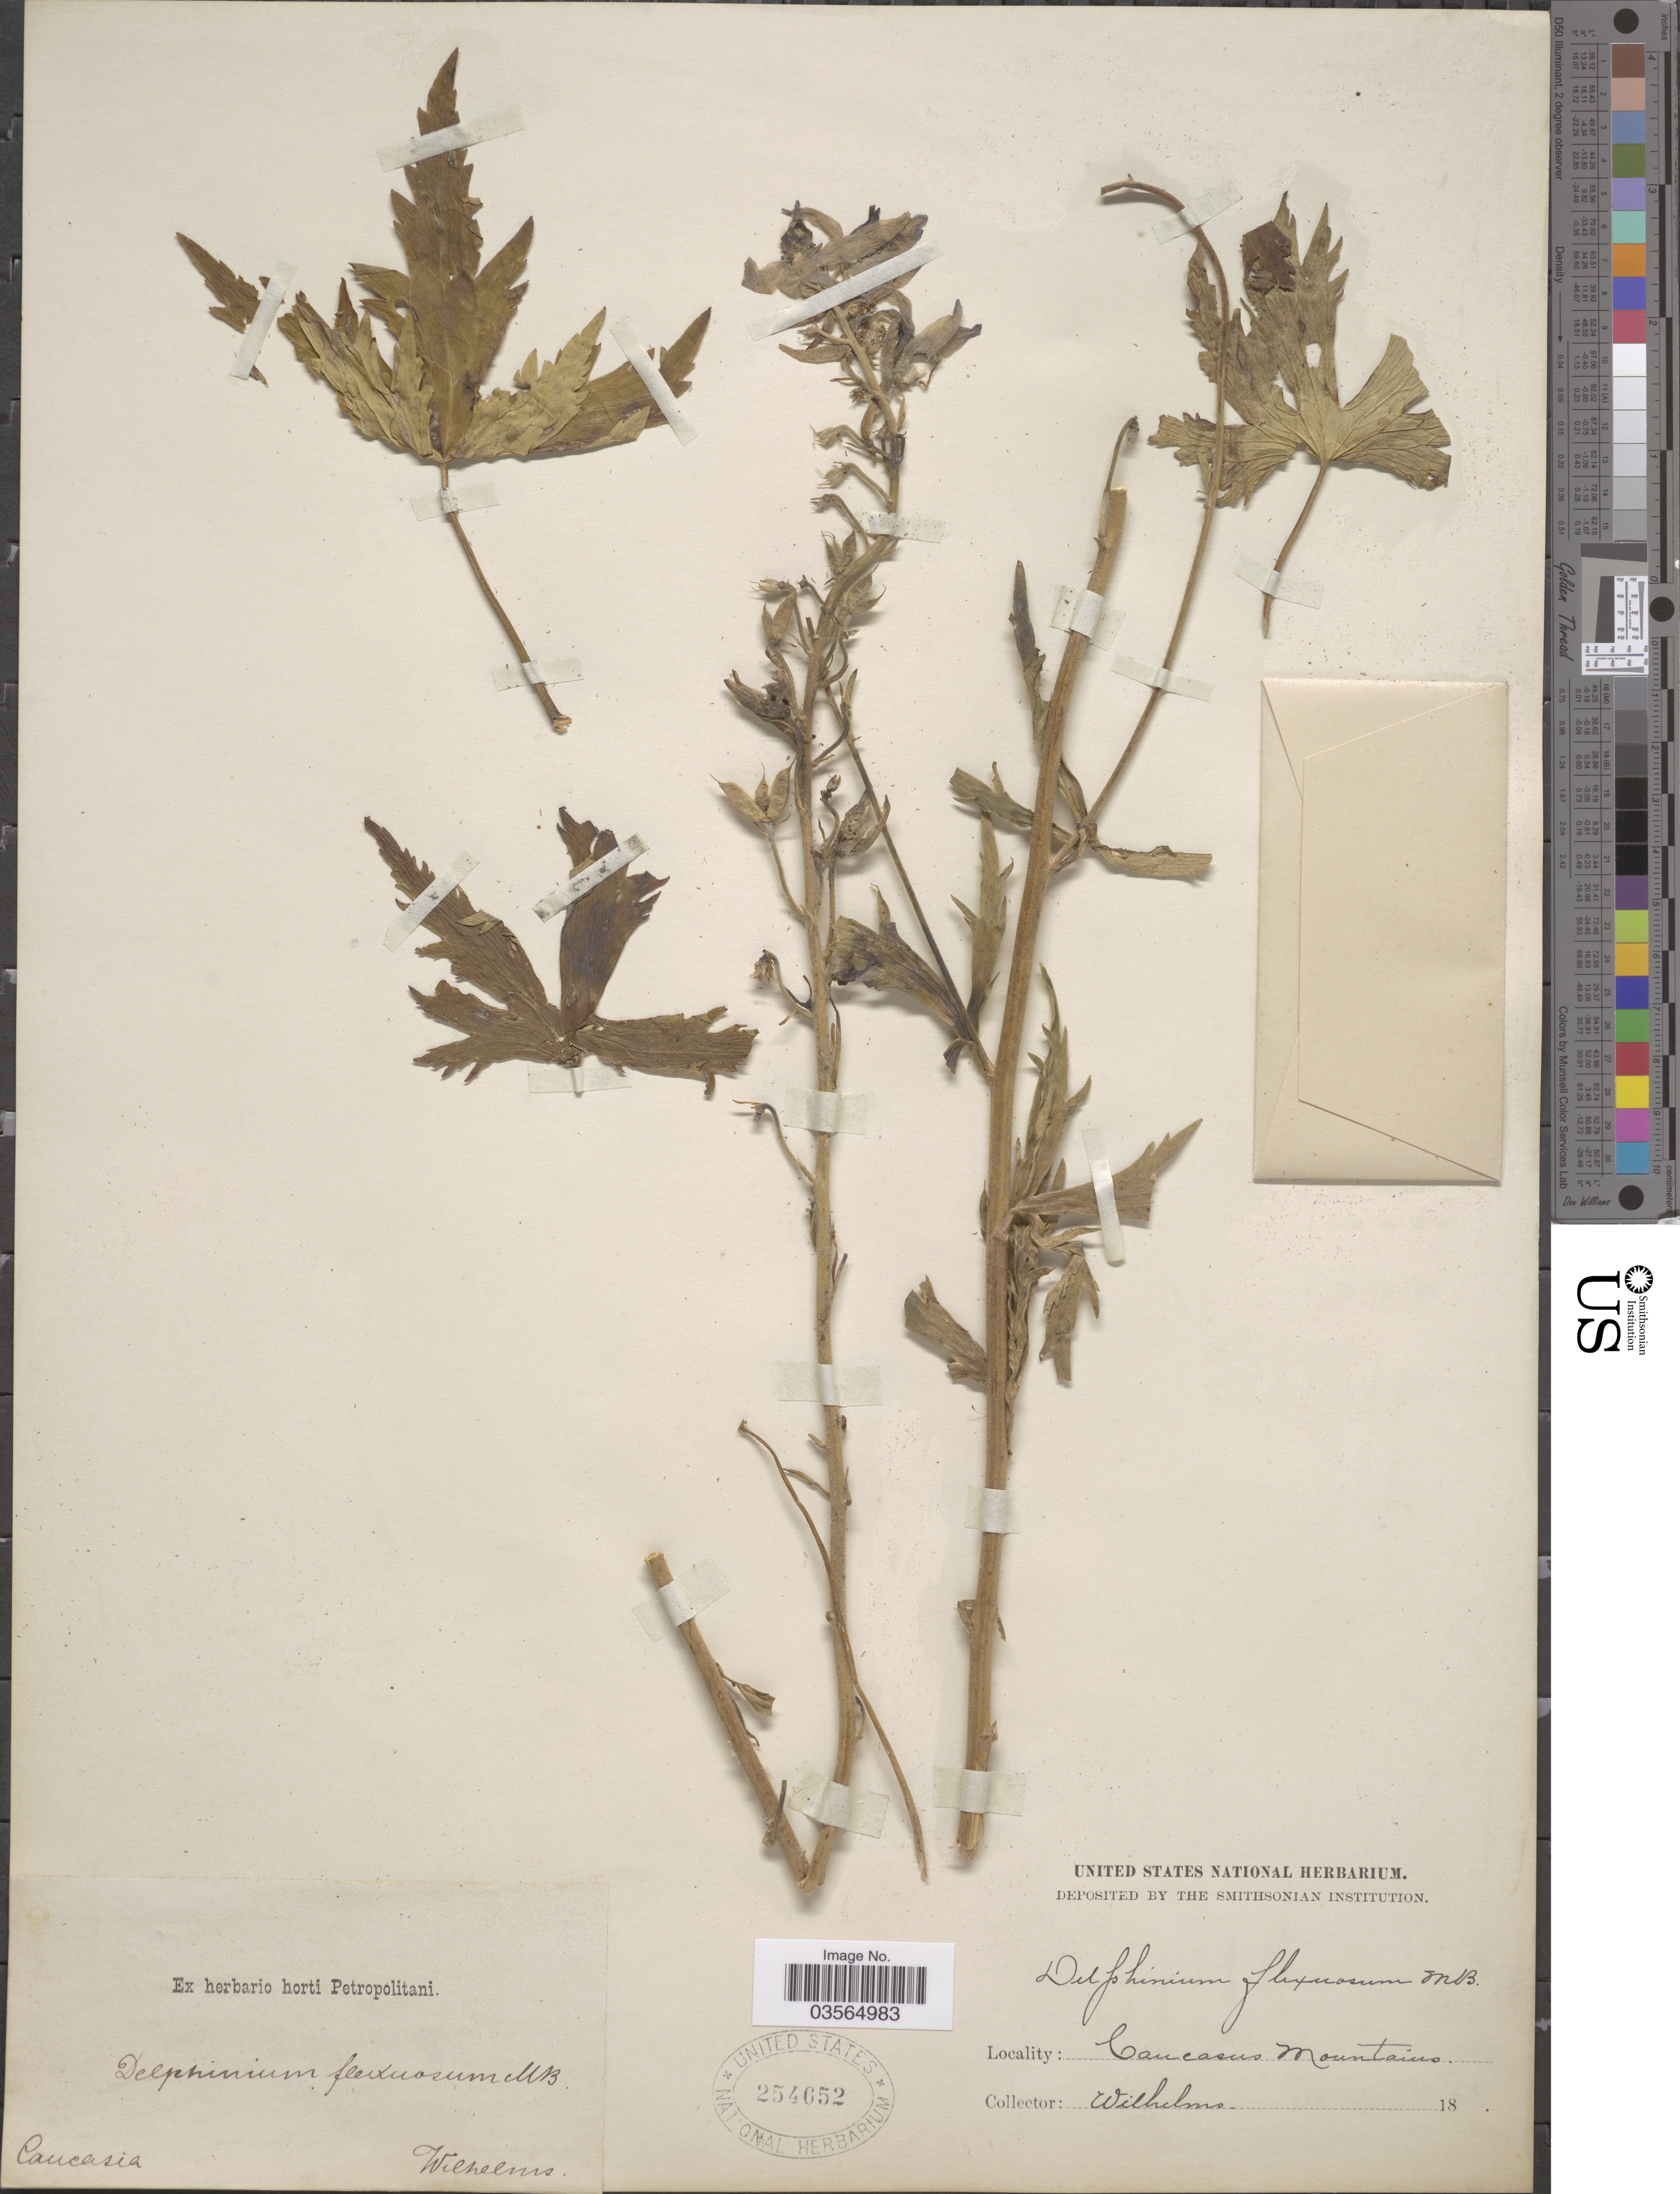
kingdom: Plantae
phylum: Tracheophyta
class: Magnoliopsida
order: Ranunculales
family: Ranunculaceae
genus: Delphinium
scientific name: Delphinium flexuosum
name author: M. Bieb.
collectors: C. Wilhelms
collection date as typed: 18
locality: Caucasus Mountains. Caucasia.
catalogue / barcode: US 254652